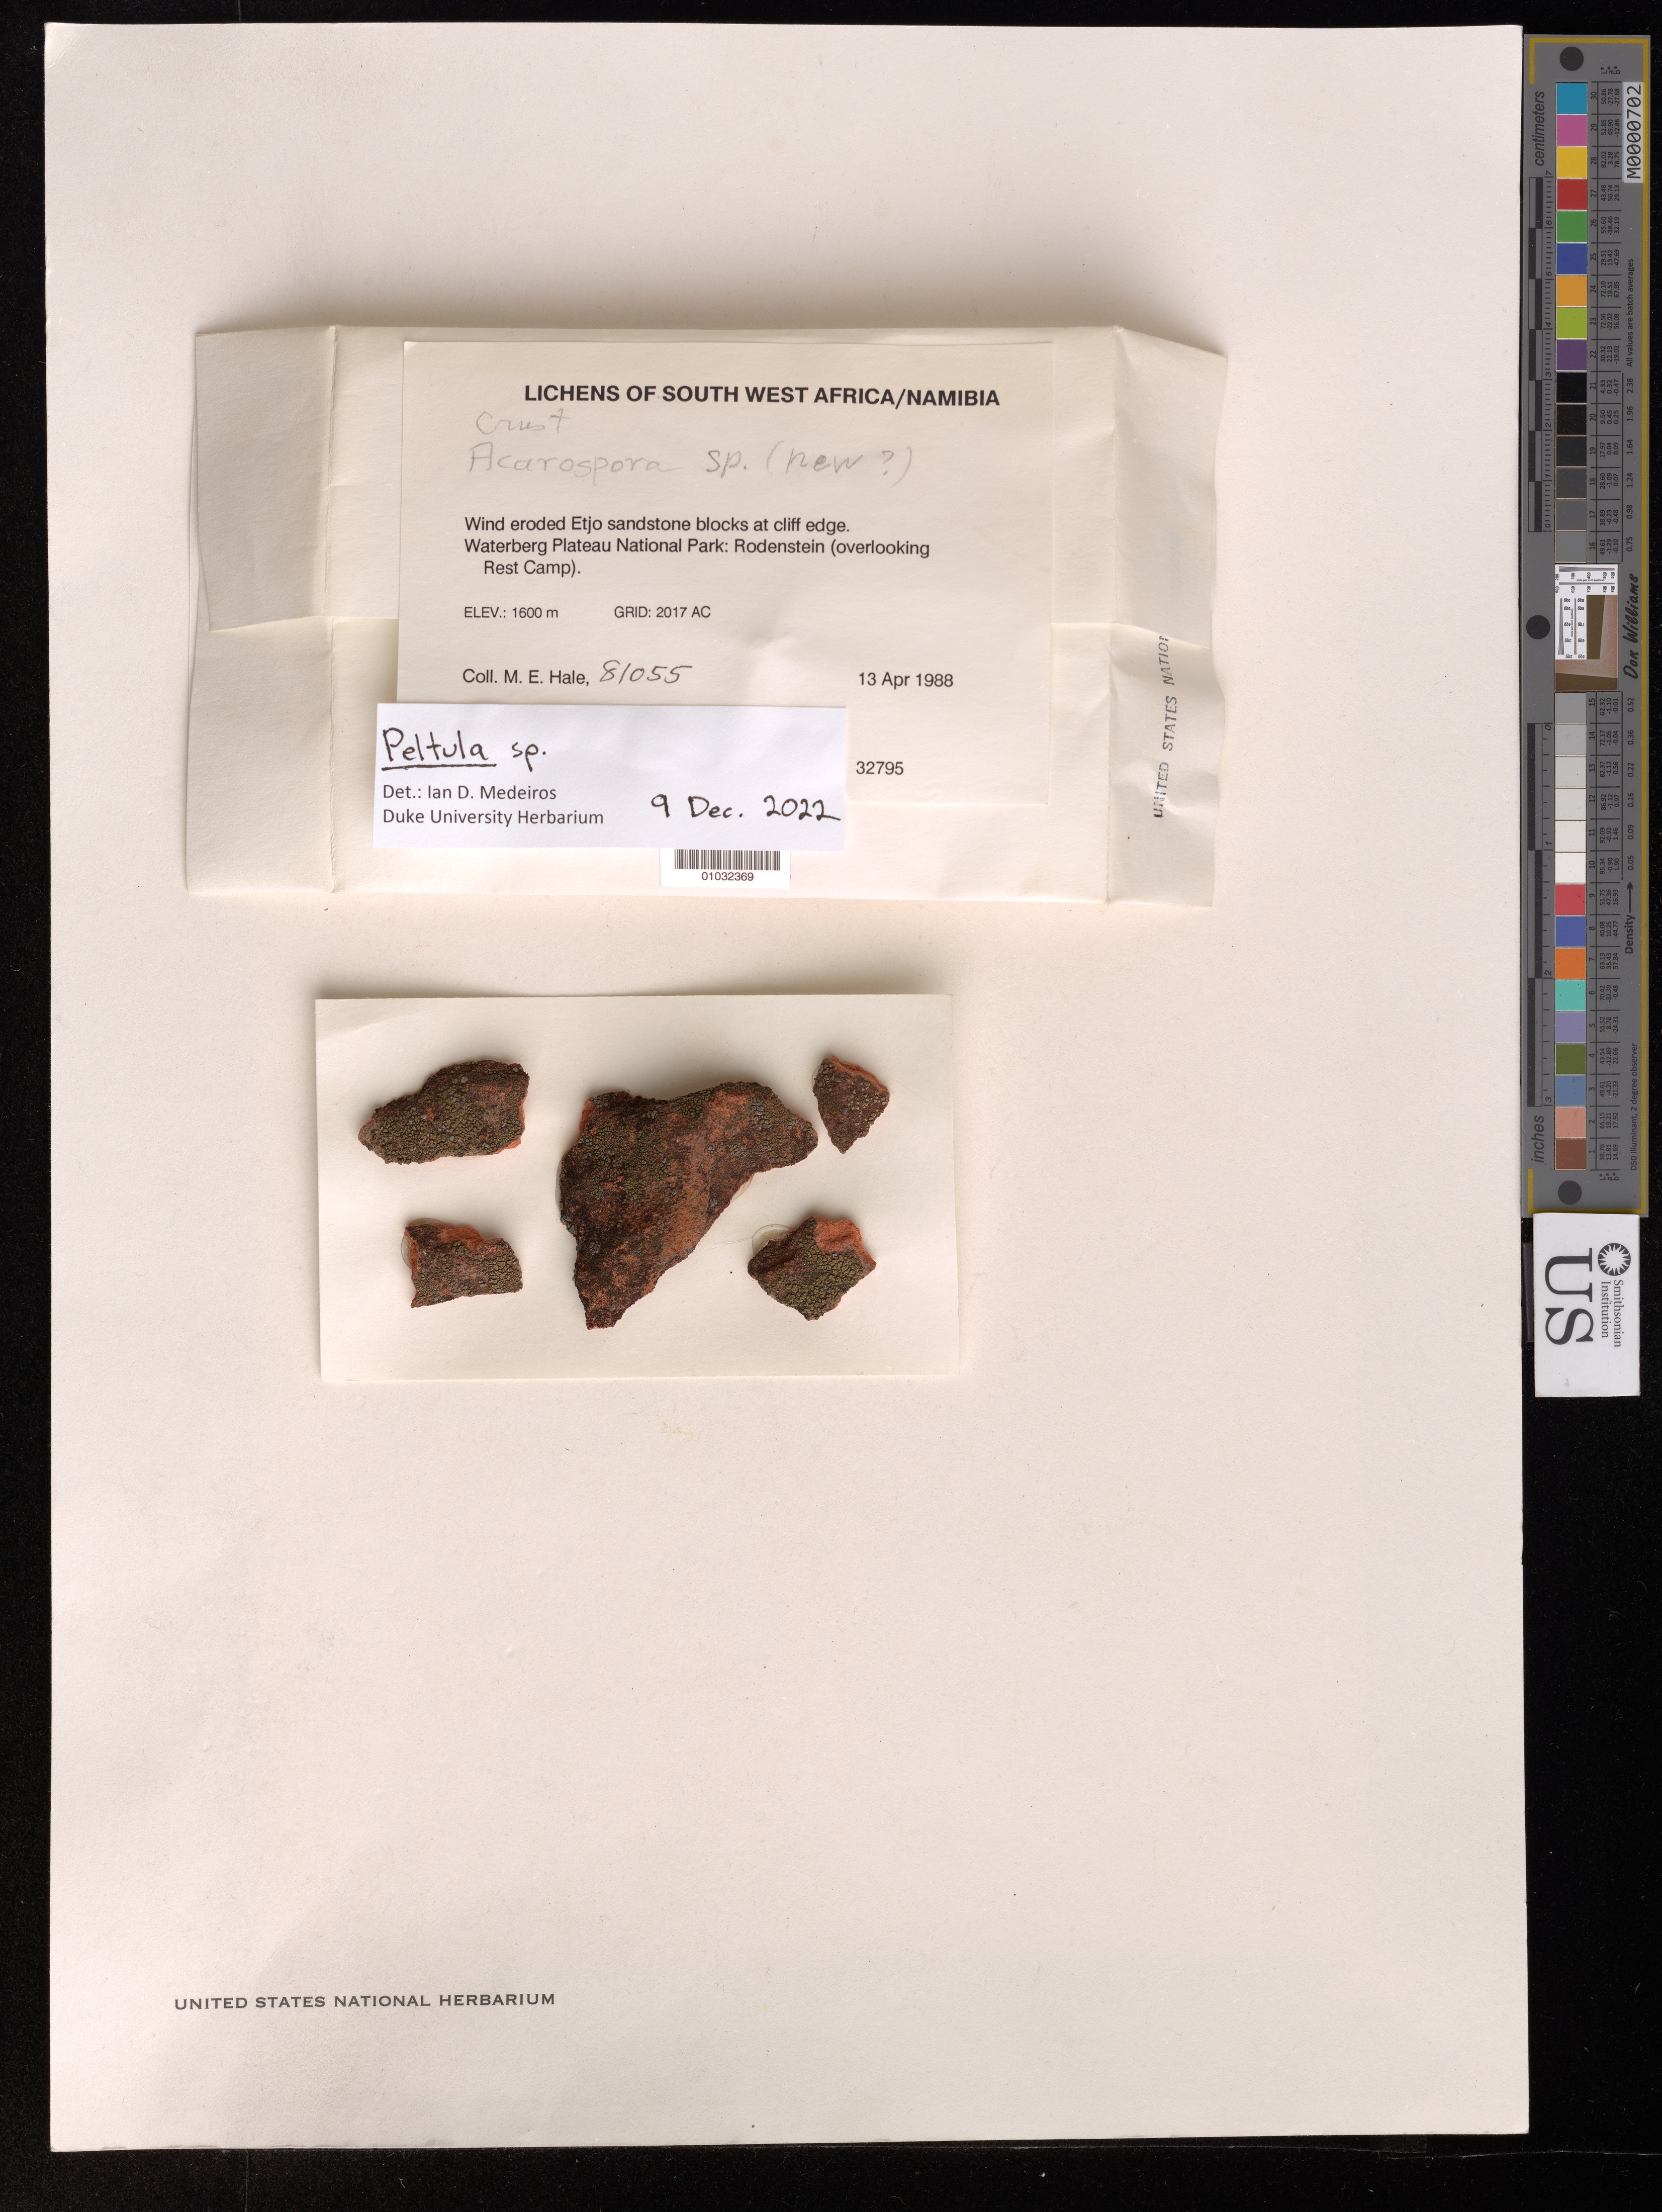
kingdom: Fungi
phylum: Ascomycota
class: Lichinomycetes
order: Lichinales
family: Peltulaceae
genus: Peltula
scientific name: Peltula sp.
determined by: Medeiros, Ian D., Peter Buck Postdoctoral Fellow (US), Smithsonian Institution - National Museum of Natural History (UNITED STATES)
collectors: M. Hale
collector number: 81055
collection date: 1988-04-13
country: Namibia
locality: Waterberg Plateau National Park, Rodenstein.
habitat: on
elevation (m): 1600